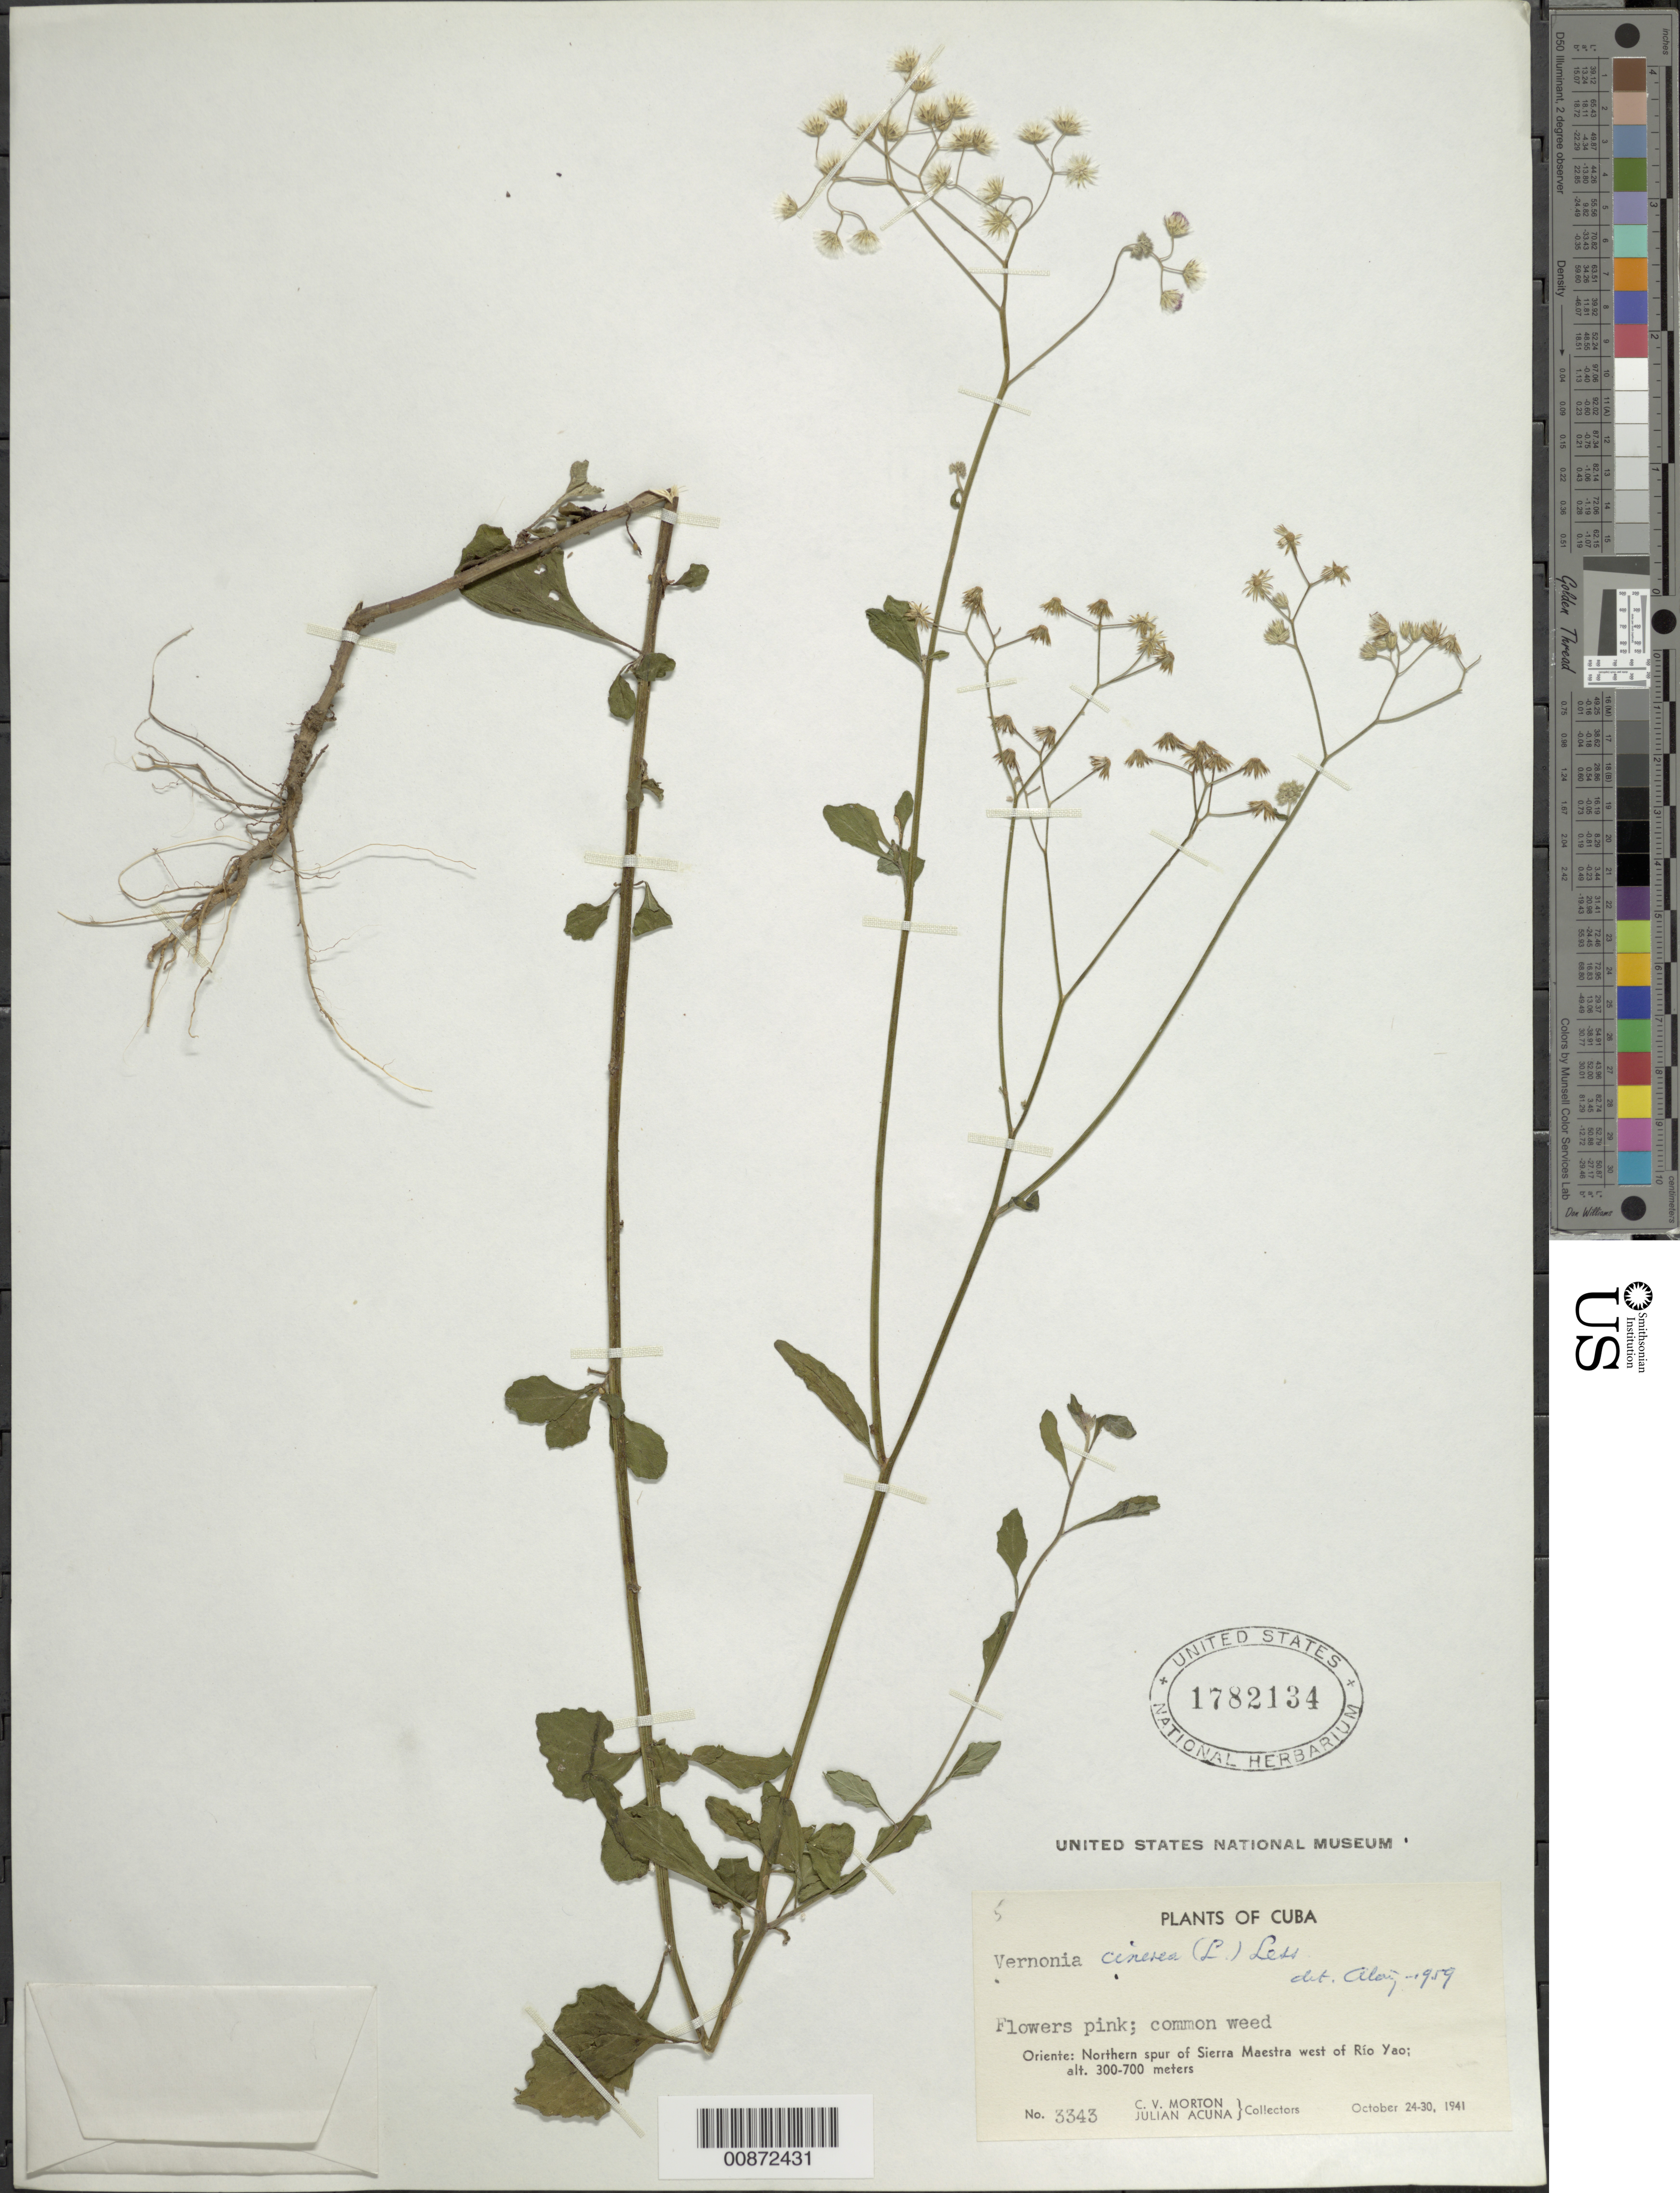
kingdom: Plantae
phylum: Tracheophyta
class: Magnoliopsida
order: Asterales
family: Asteraceae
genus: Cyanthillium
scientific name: Cyanthillium cinereum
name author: (L.) H. Rob.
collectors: C. V. Morton & J. Acuña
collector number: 3343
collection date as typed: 24 Oct 1941 to 30 Oct 1941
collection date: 1941-10-24/1941-10-30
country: Cuba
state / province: Oriente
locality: Northern spur of Sierra maestra west of Rio Yao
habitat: Montane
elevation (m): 300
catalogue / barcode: US 1782134